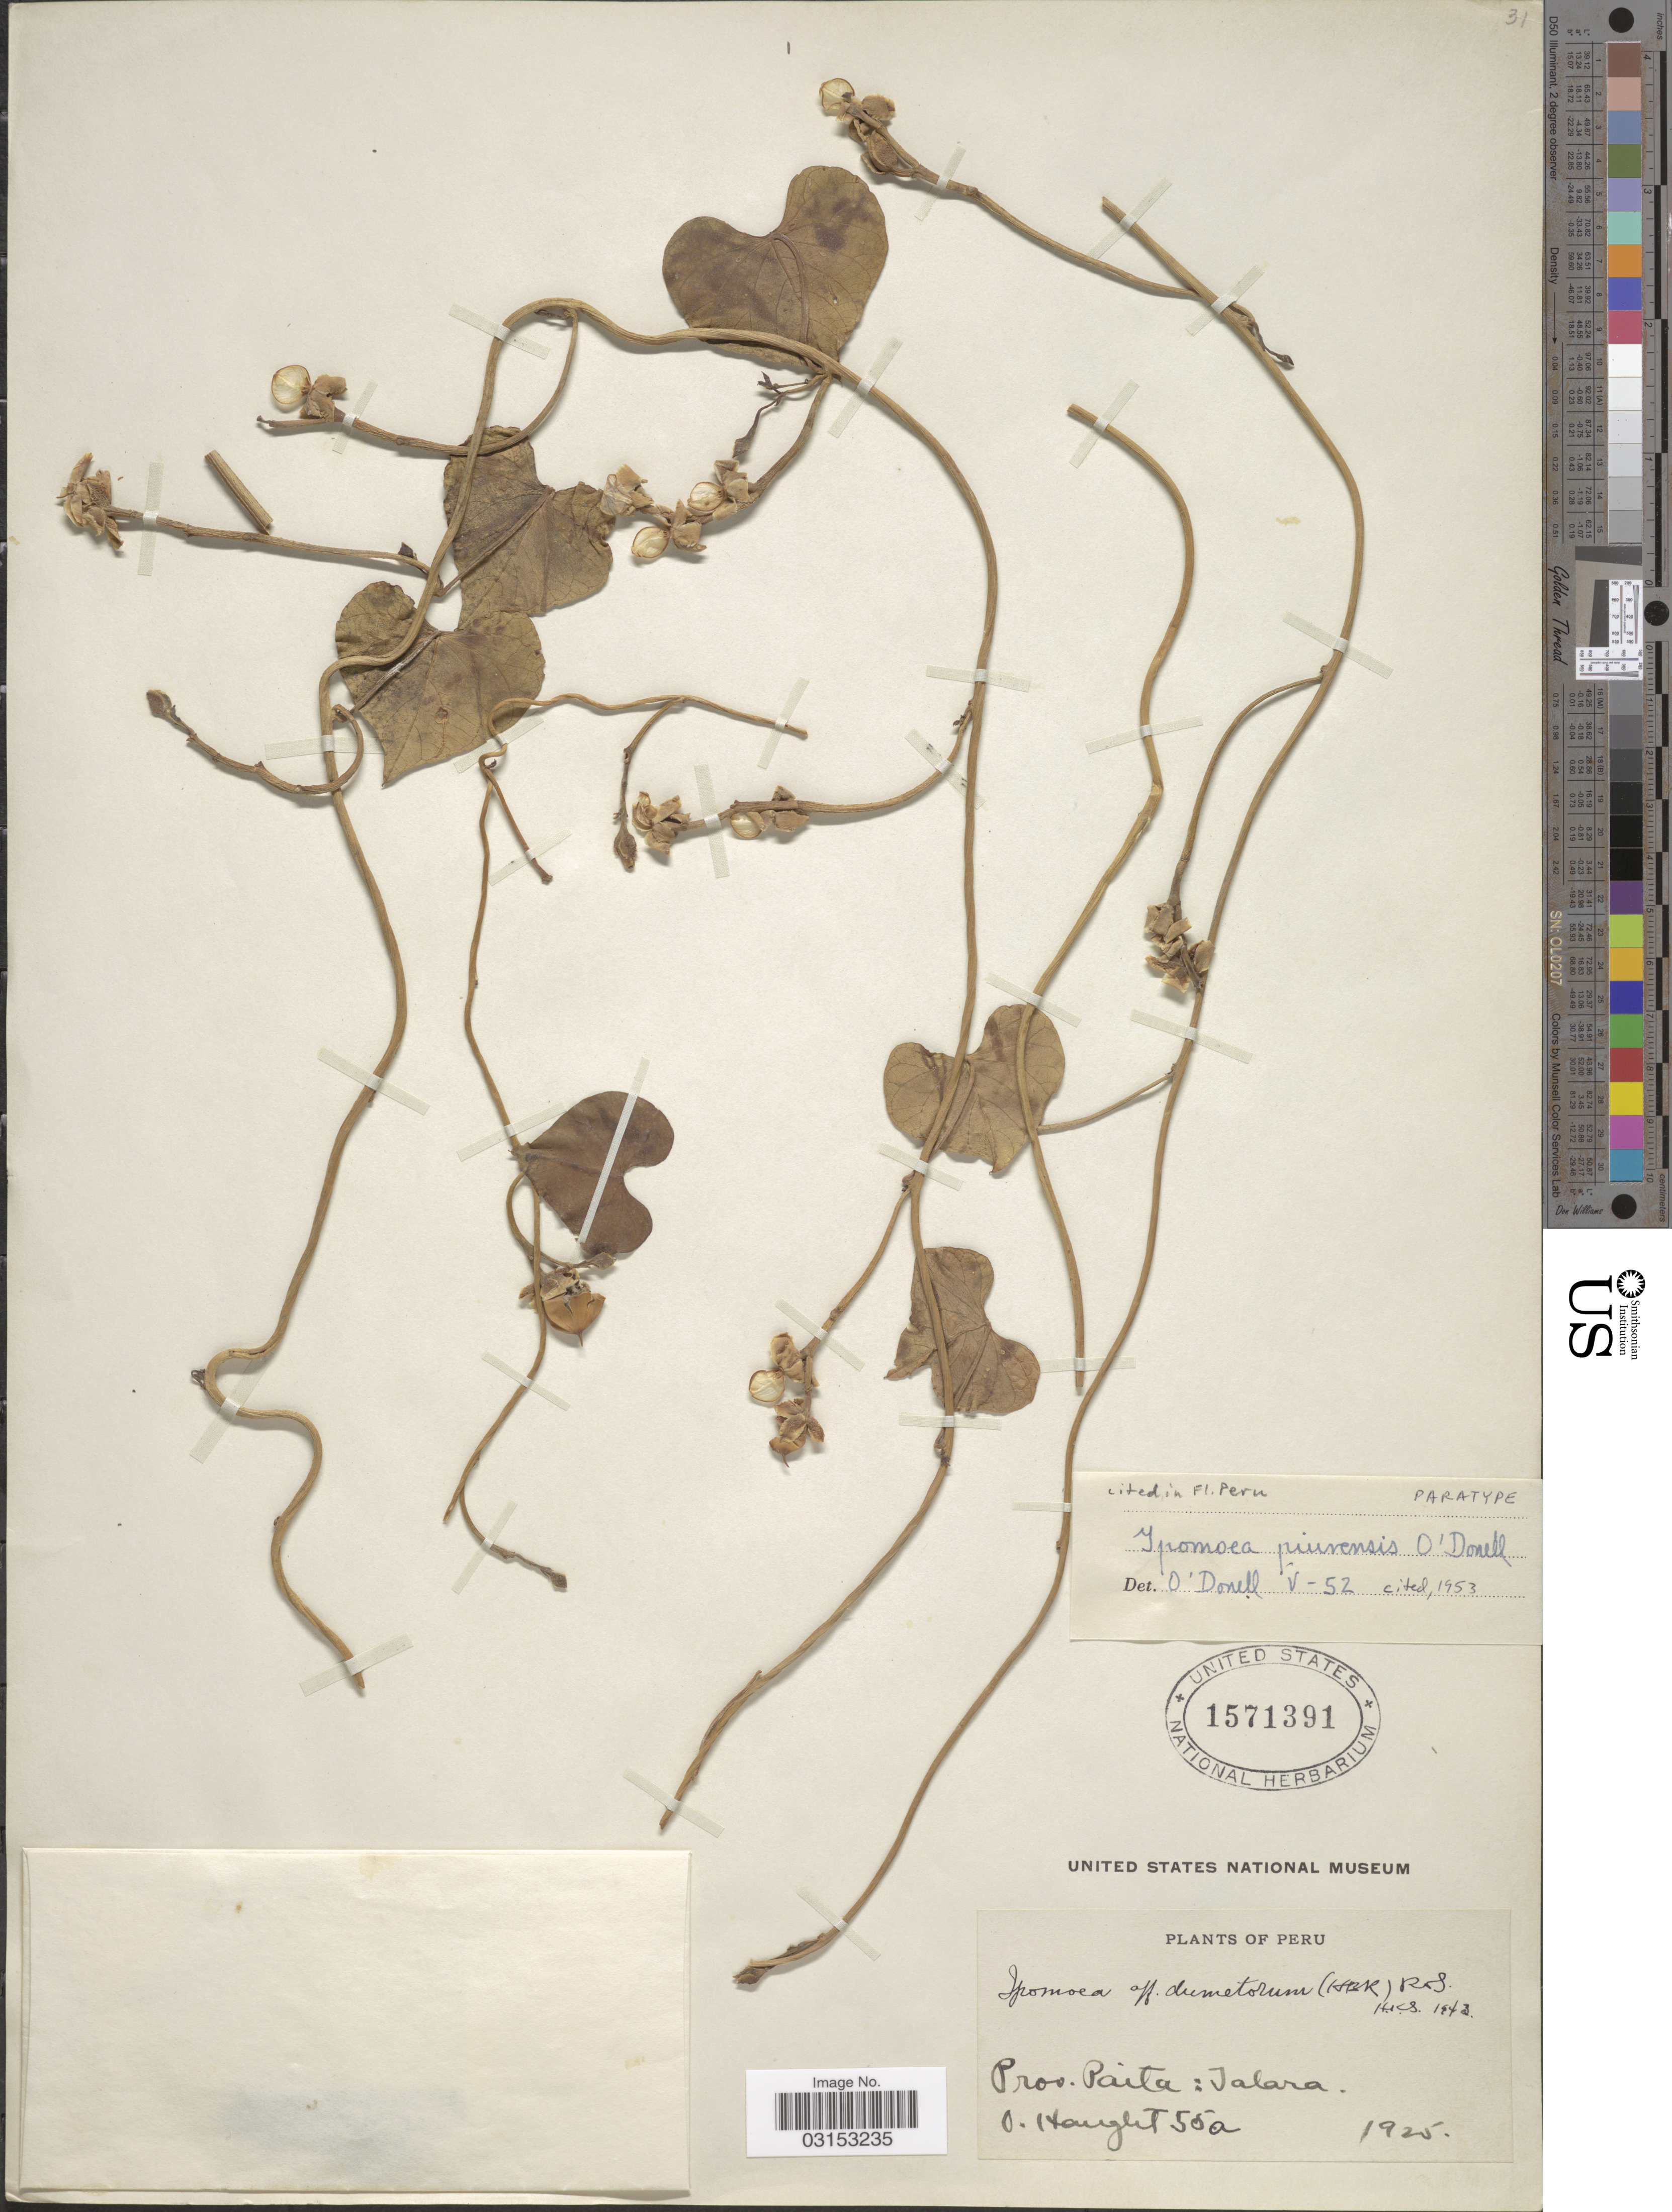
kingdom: Plantae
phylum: Tracheophyta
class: Magnoliopsida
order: Solanales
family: Convolvulaceae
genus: Ipomoea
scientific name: Ipomoea piurensis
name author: O'Donell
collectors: O. Haught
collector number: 55a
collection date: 1925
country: Peru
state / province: Piura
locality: Prov. Paita: Talara.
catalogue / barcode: US 1571391